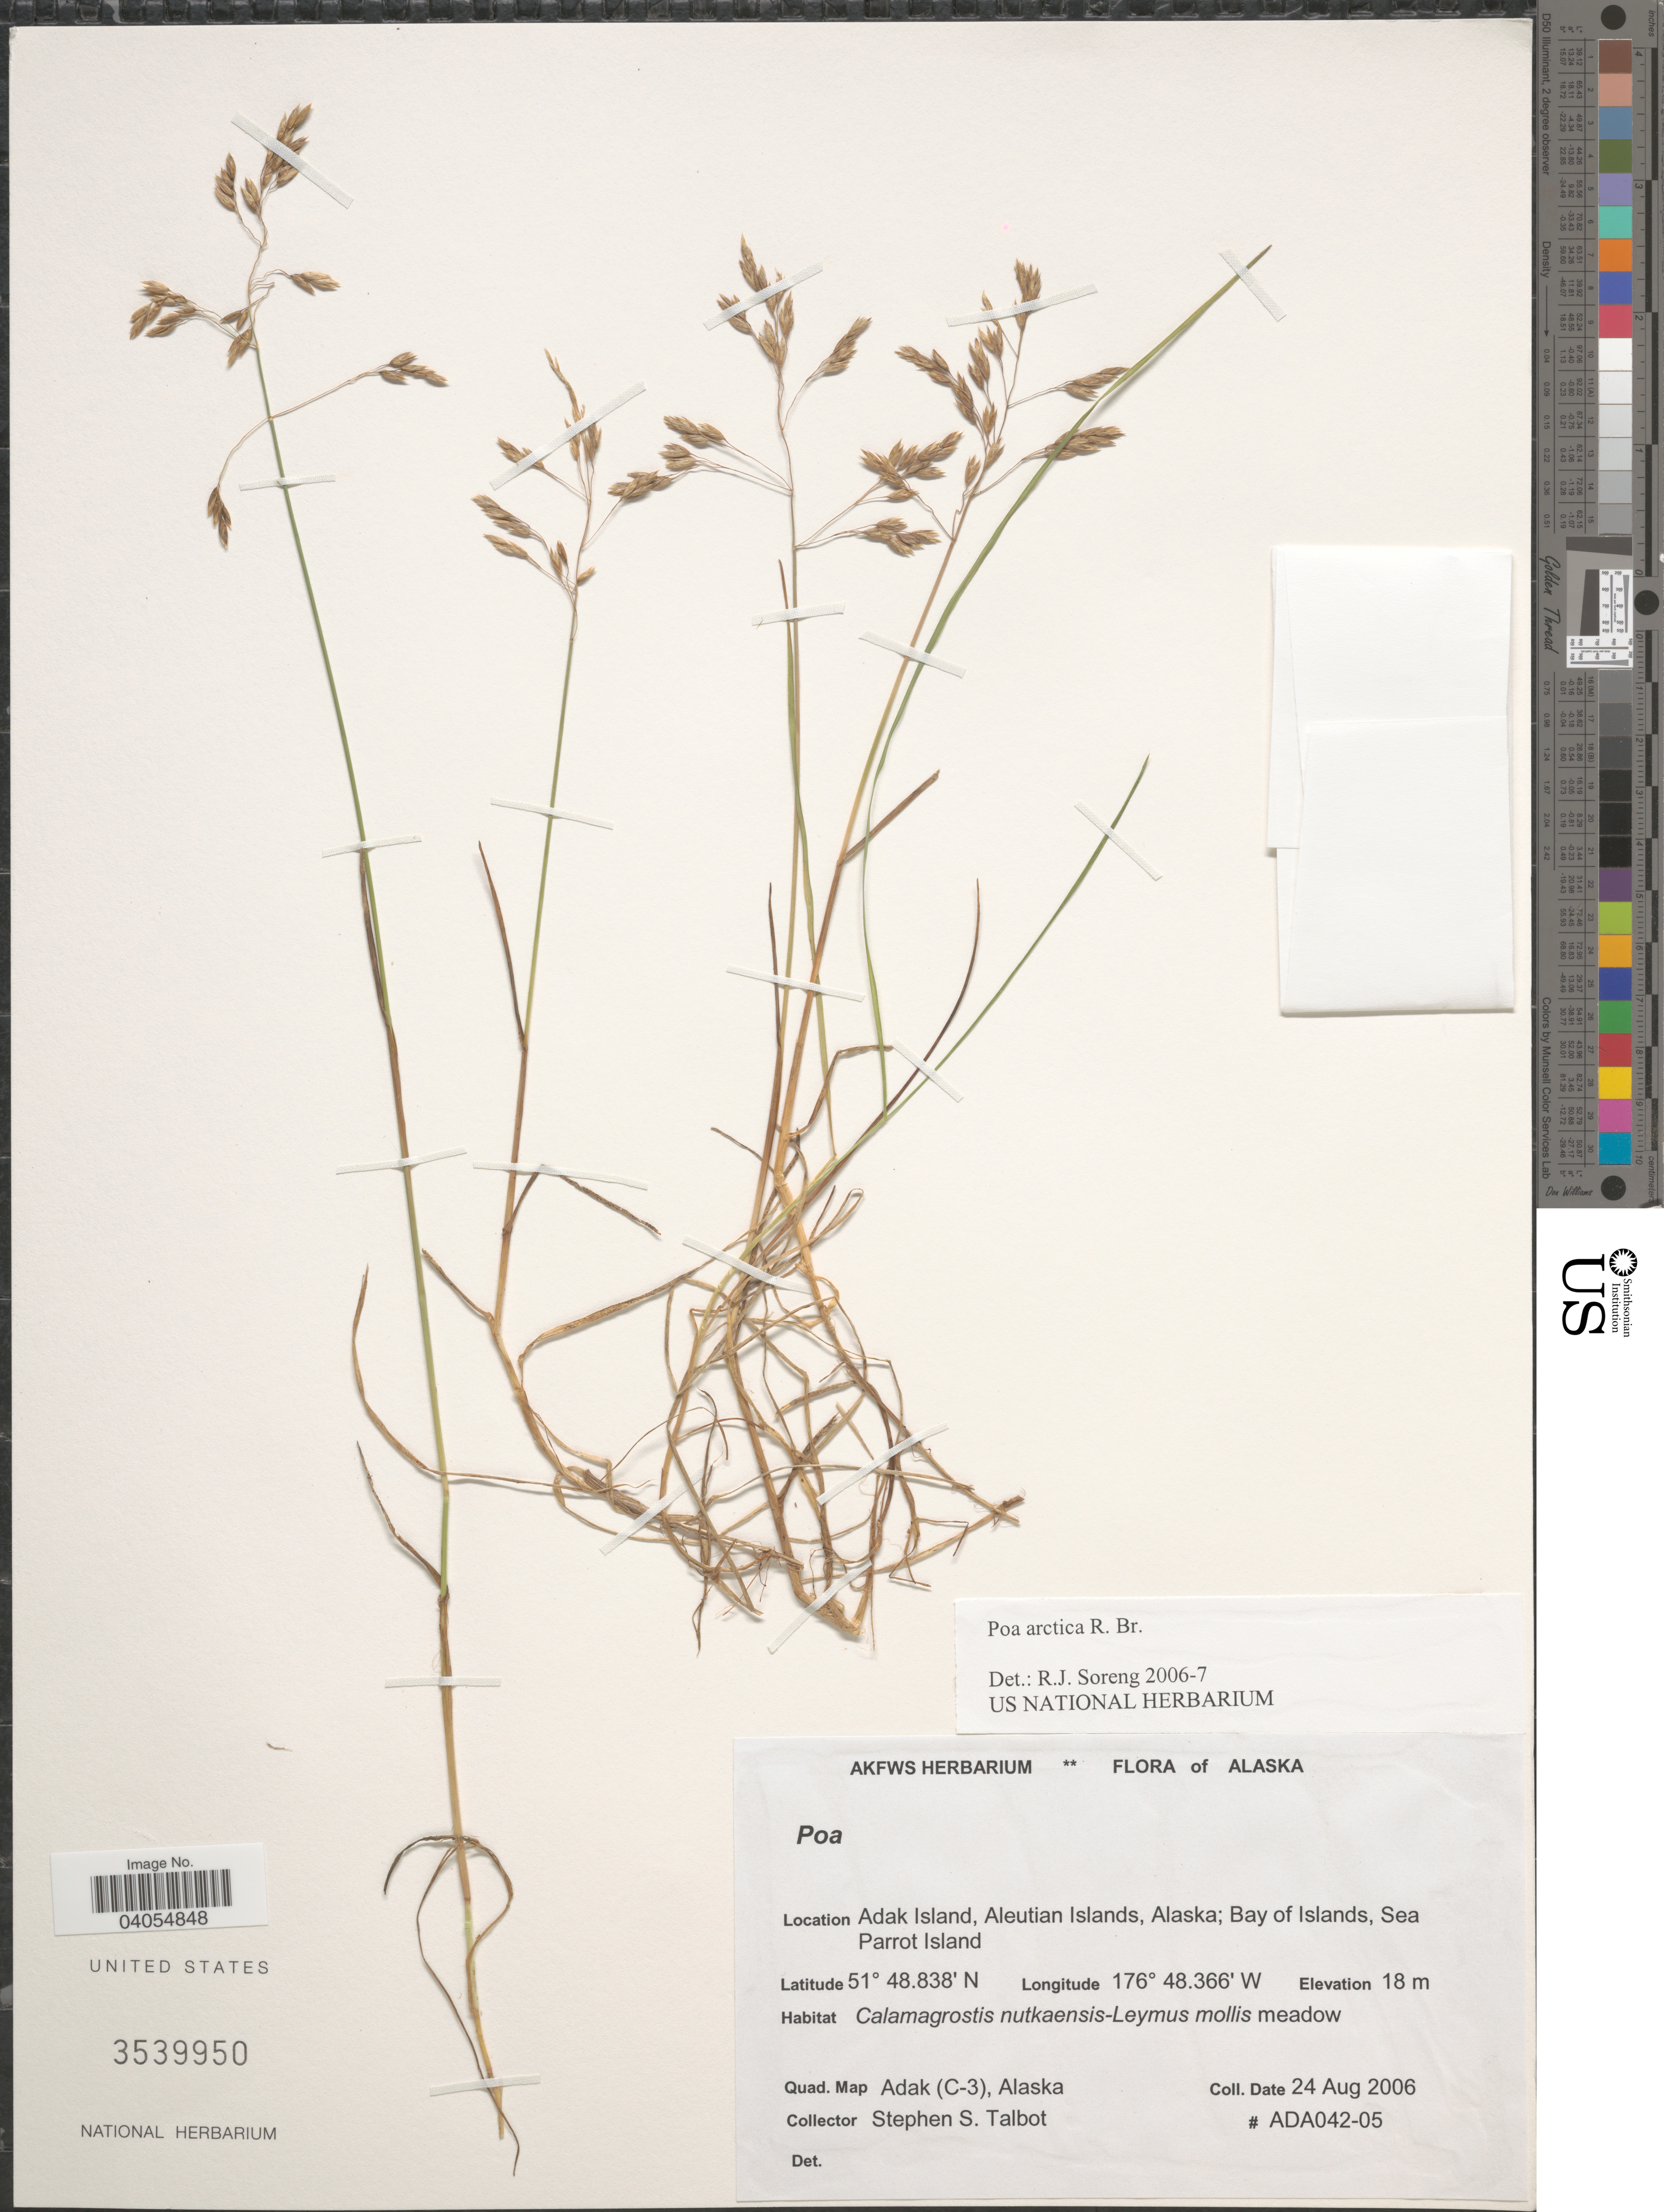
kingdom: Plantae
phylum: Tracheophyta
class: Liliopsida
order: Poales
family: Poaceae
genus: Poa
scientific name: Poa arctica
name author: R. Br.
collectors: S. S. Talbot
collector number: ADA042-05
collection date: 2006-08-24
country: United States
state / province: Alaska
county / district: Aleutian Islands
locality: Adak Island, Bay of Islands, Sea Parrot Island. Quad. Map Adak (C-3).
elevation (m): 18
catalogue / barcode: US 3539950